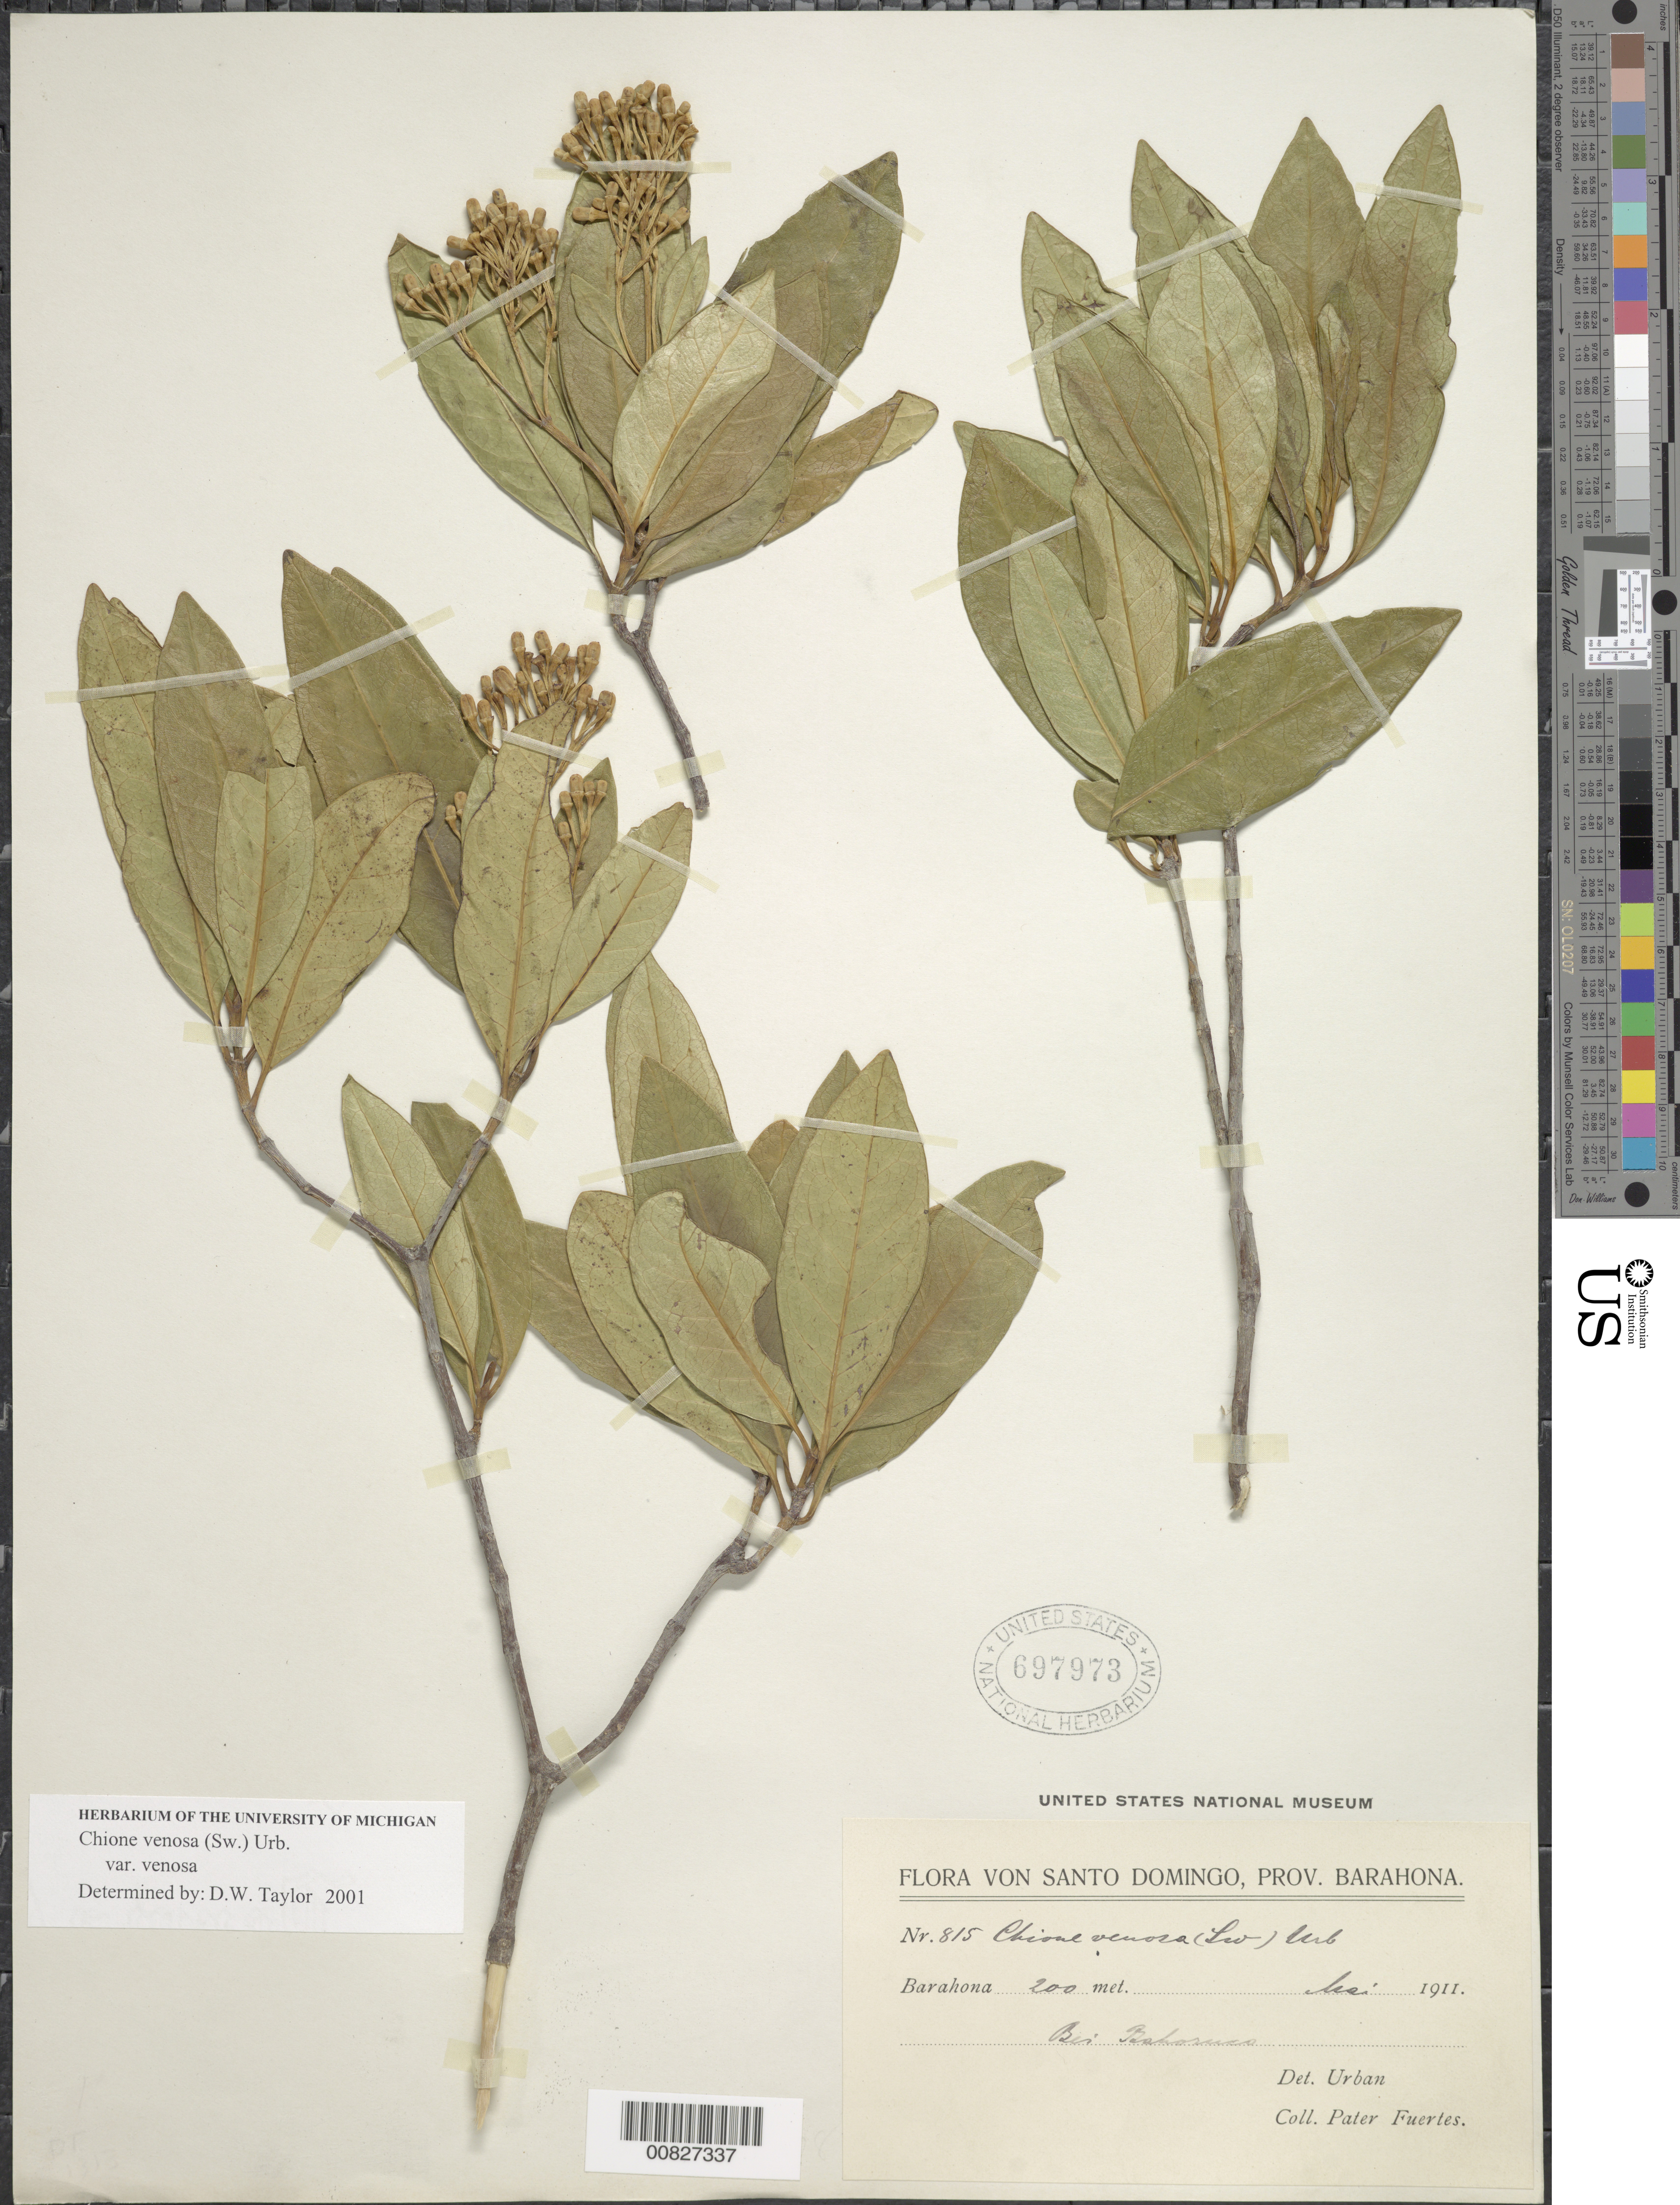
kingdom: Plantae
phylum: Tracheophyta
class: Magnoliopsida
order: Gentianales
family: Rubiaceae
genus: Chione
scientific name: Chione venosa var. venosa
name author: (Sw.) Urb.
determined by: Taylor, D. W., (MICH), University of Michigan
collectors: M. D. Fuertes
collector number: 815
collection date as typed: May 1911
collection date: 1911-05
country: Dominican Republic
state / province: Barahona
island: Hispaniola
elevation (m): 200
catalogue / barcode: US 697973